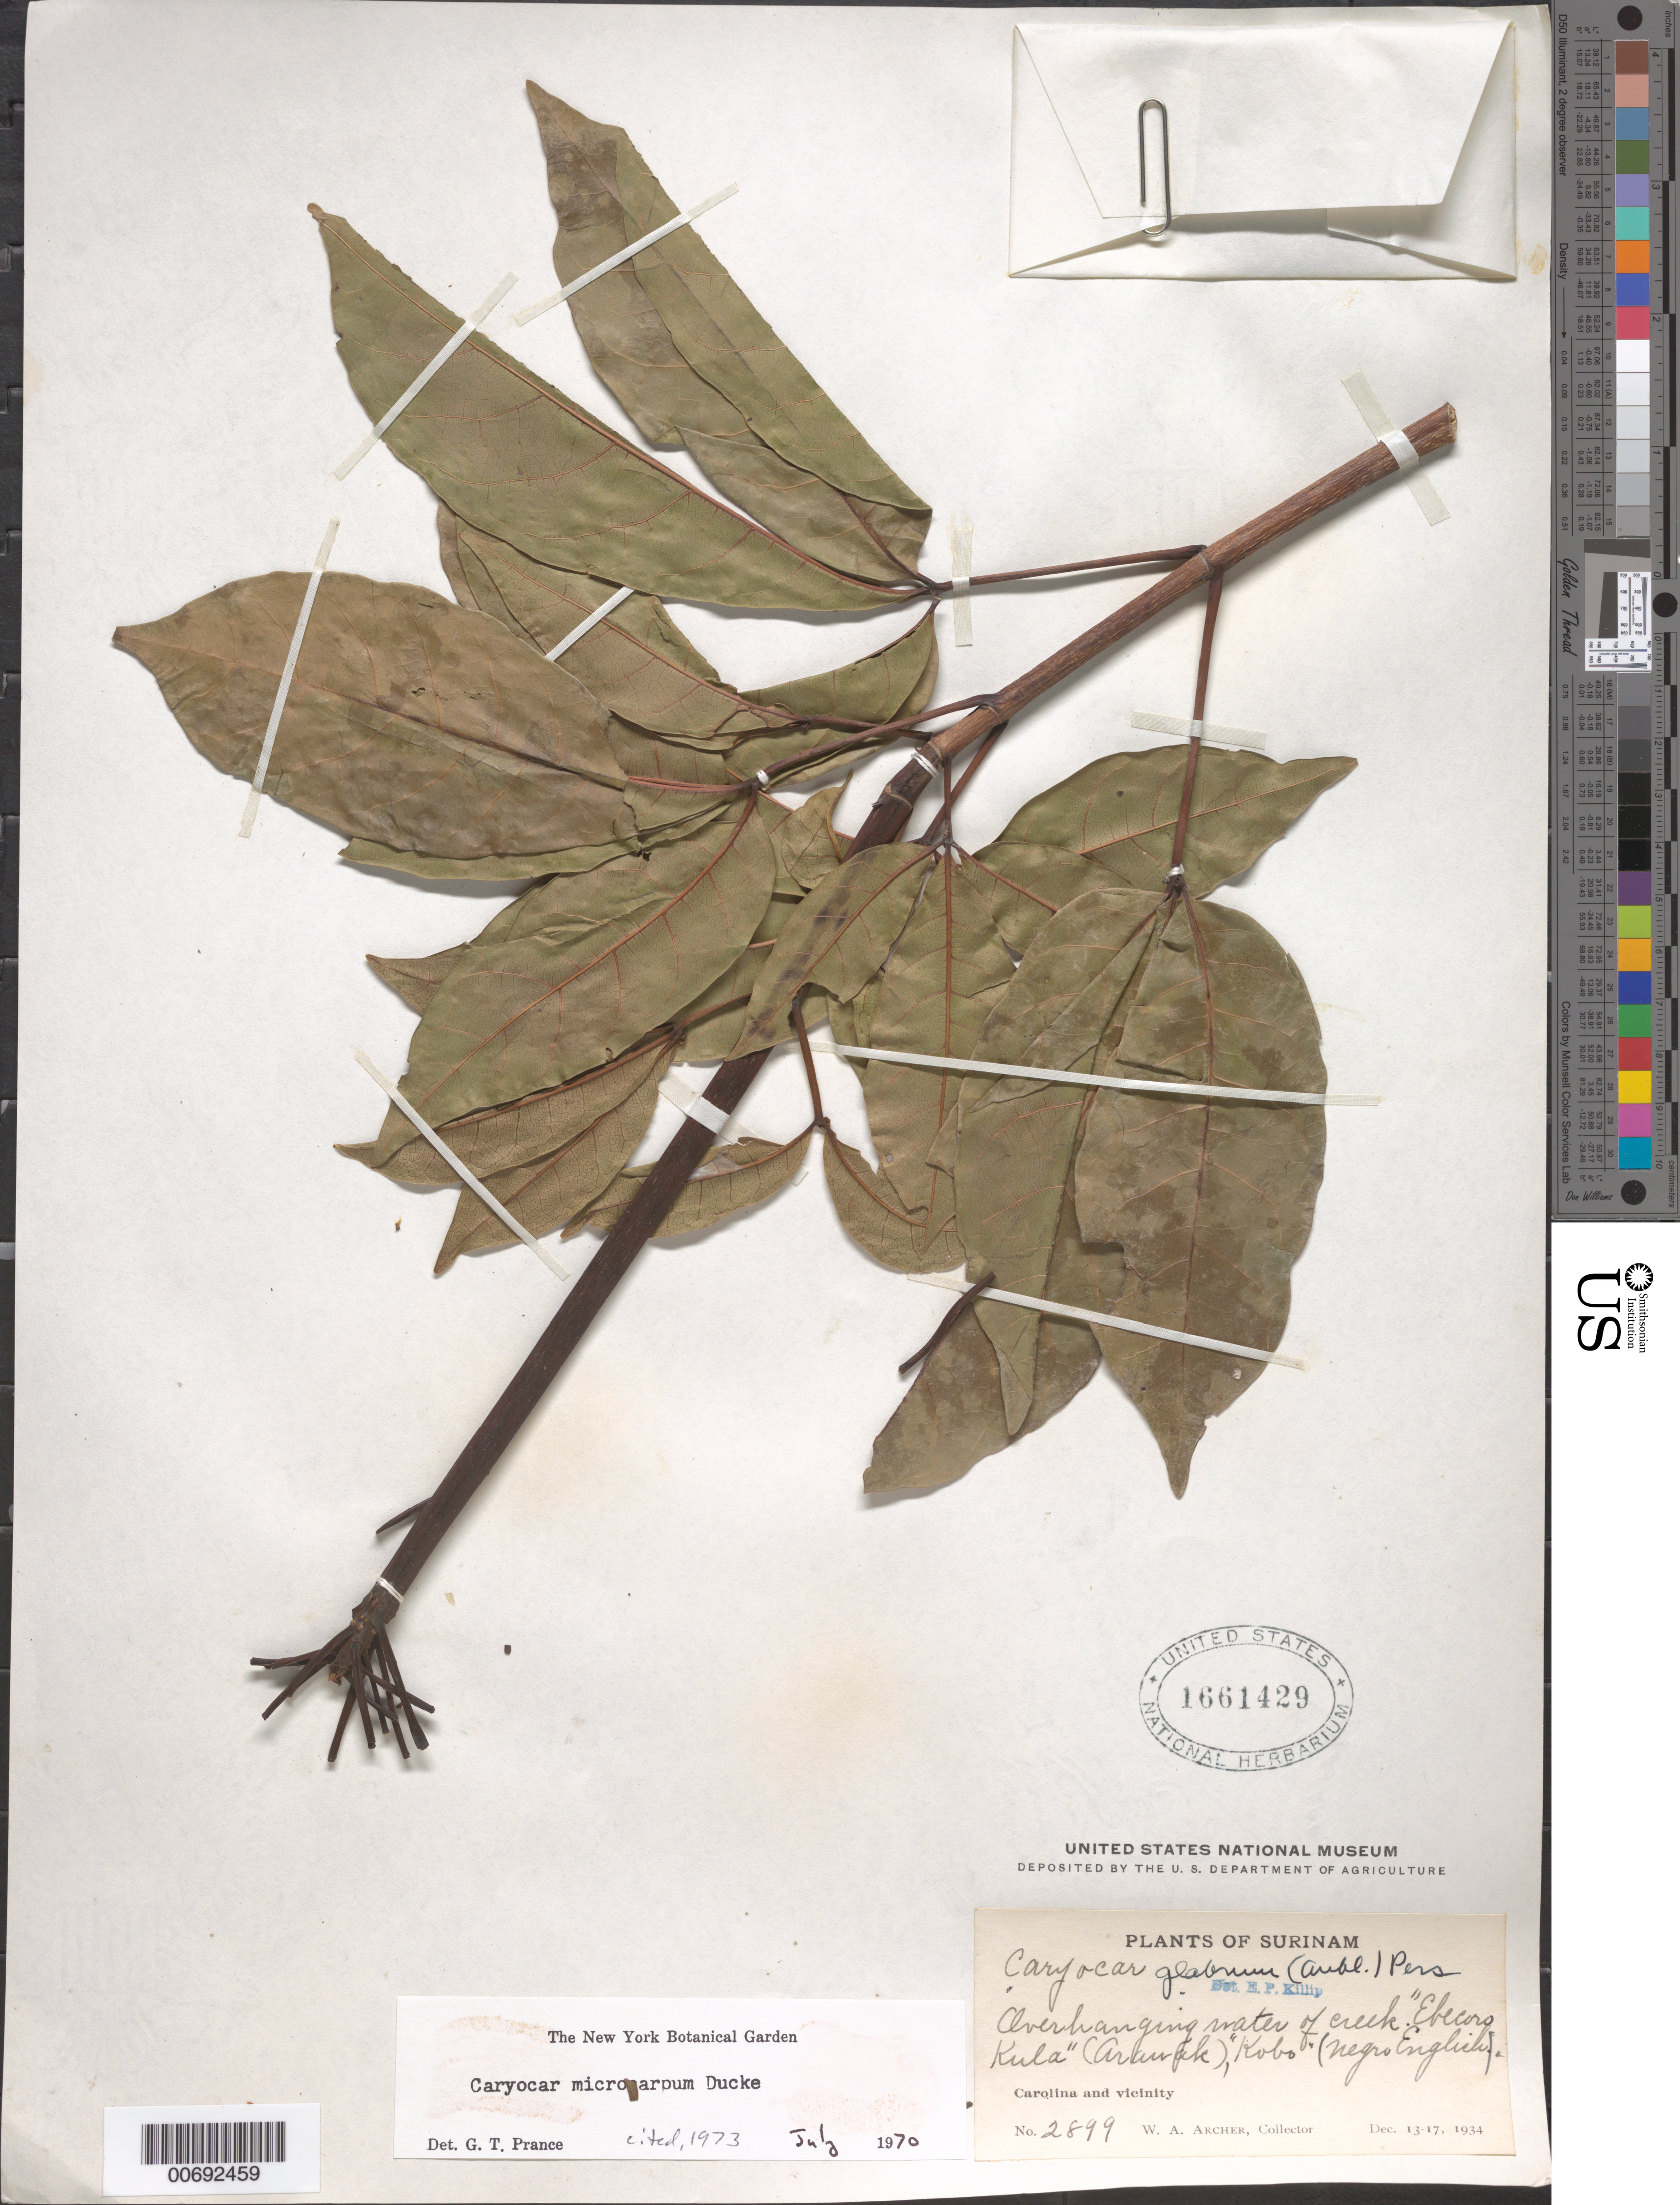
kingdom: Plantae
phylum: Tracheophyta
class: Magnoliopsida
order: Malpighiales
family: Caryocaraceae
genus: Caryocar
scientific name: Caryocar microcarpum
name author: Ducke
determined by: Prance, G. T.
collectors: W. A. Archer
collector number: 2899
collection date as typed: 13-Dec-34 to 17-Dec-34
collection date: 1934-12-13/1934-12-17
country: Suriname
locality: Carolina and vicinity, Surinam River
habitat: Overhanging water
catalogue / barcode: US 1661429